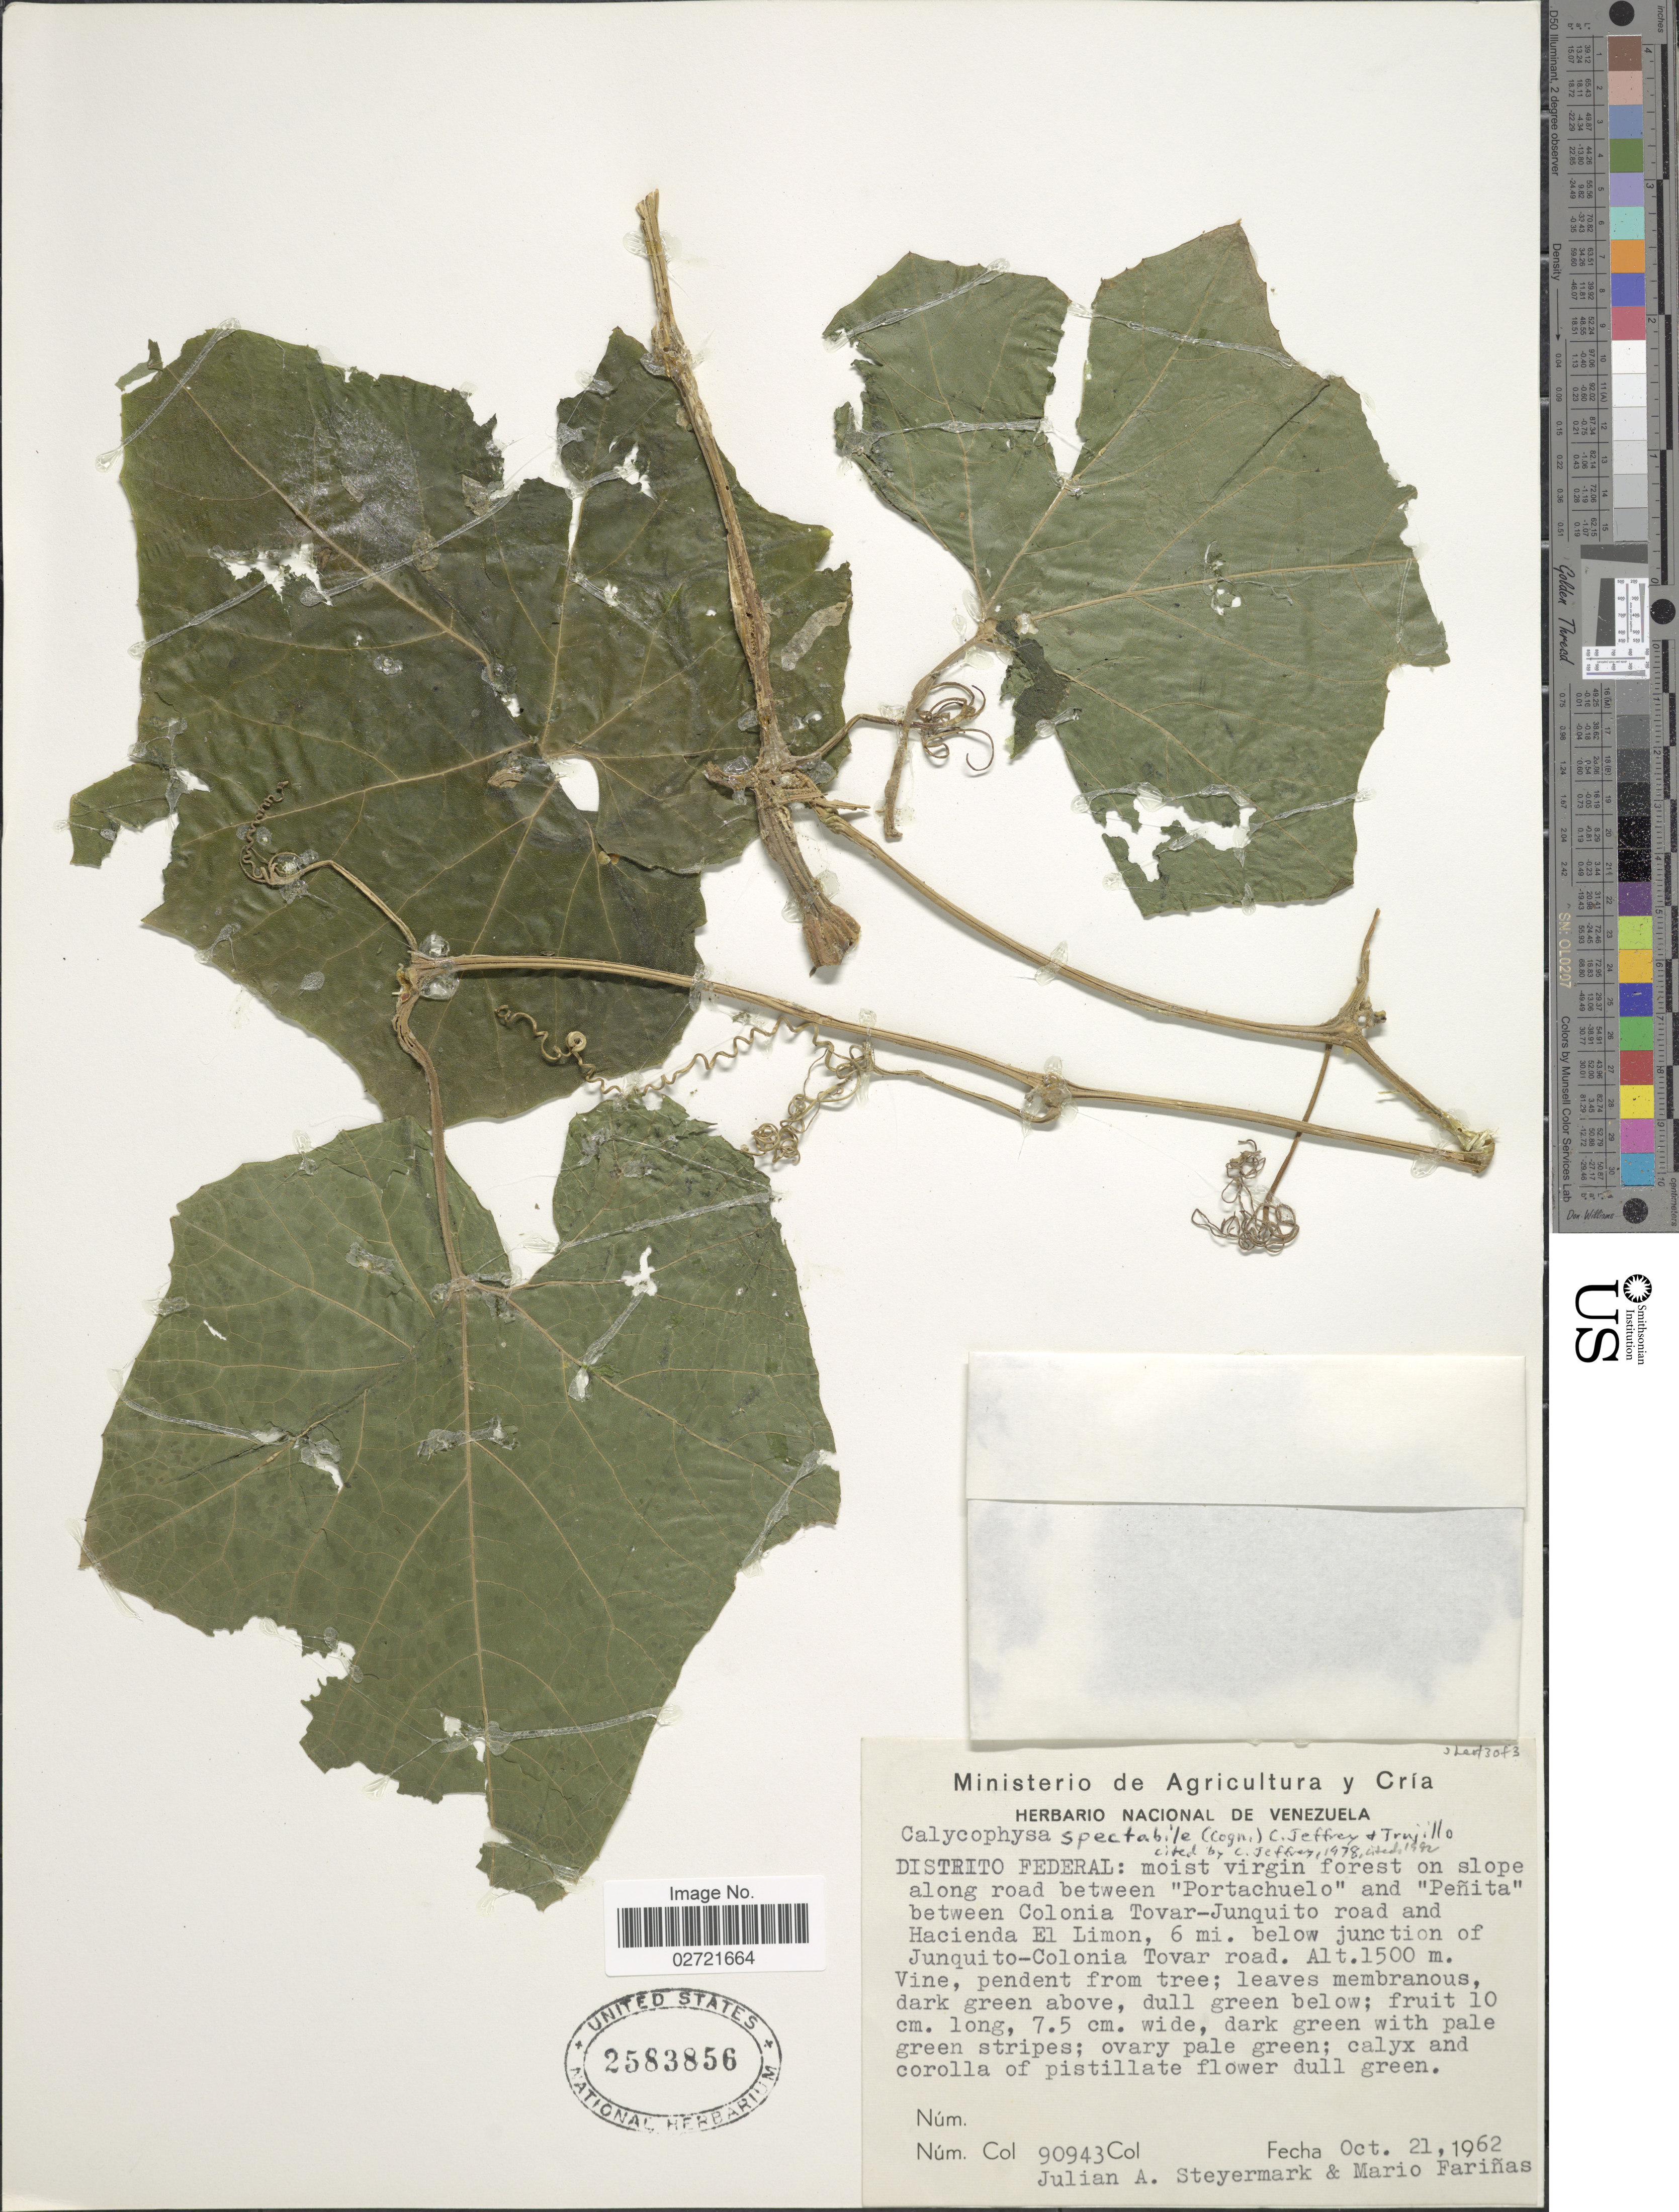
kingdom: Plantae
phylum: Tracheophyta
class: Magnoliopsida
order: Cucurbitales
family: Cucurbitaceae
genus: Calycophysum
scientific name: Calycophysum spectabile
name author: (Cogn.) C. Jeffrey & Trujillo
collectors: J. Steyermark & M. Fariñas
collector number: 90943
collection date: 1962-10-21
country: Venezuela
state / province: Distrito Federal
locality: Distrito Federal: moist virgin forest on slopes along road between "Portachuelo" and "Penita" (Petaquire) between Colonia Tovar-Junquito road and Hacienda El Limon, 6 mi. below junction of Junquito-Colonia Tovar road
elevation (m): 1500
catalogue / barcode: US 2583856